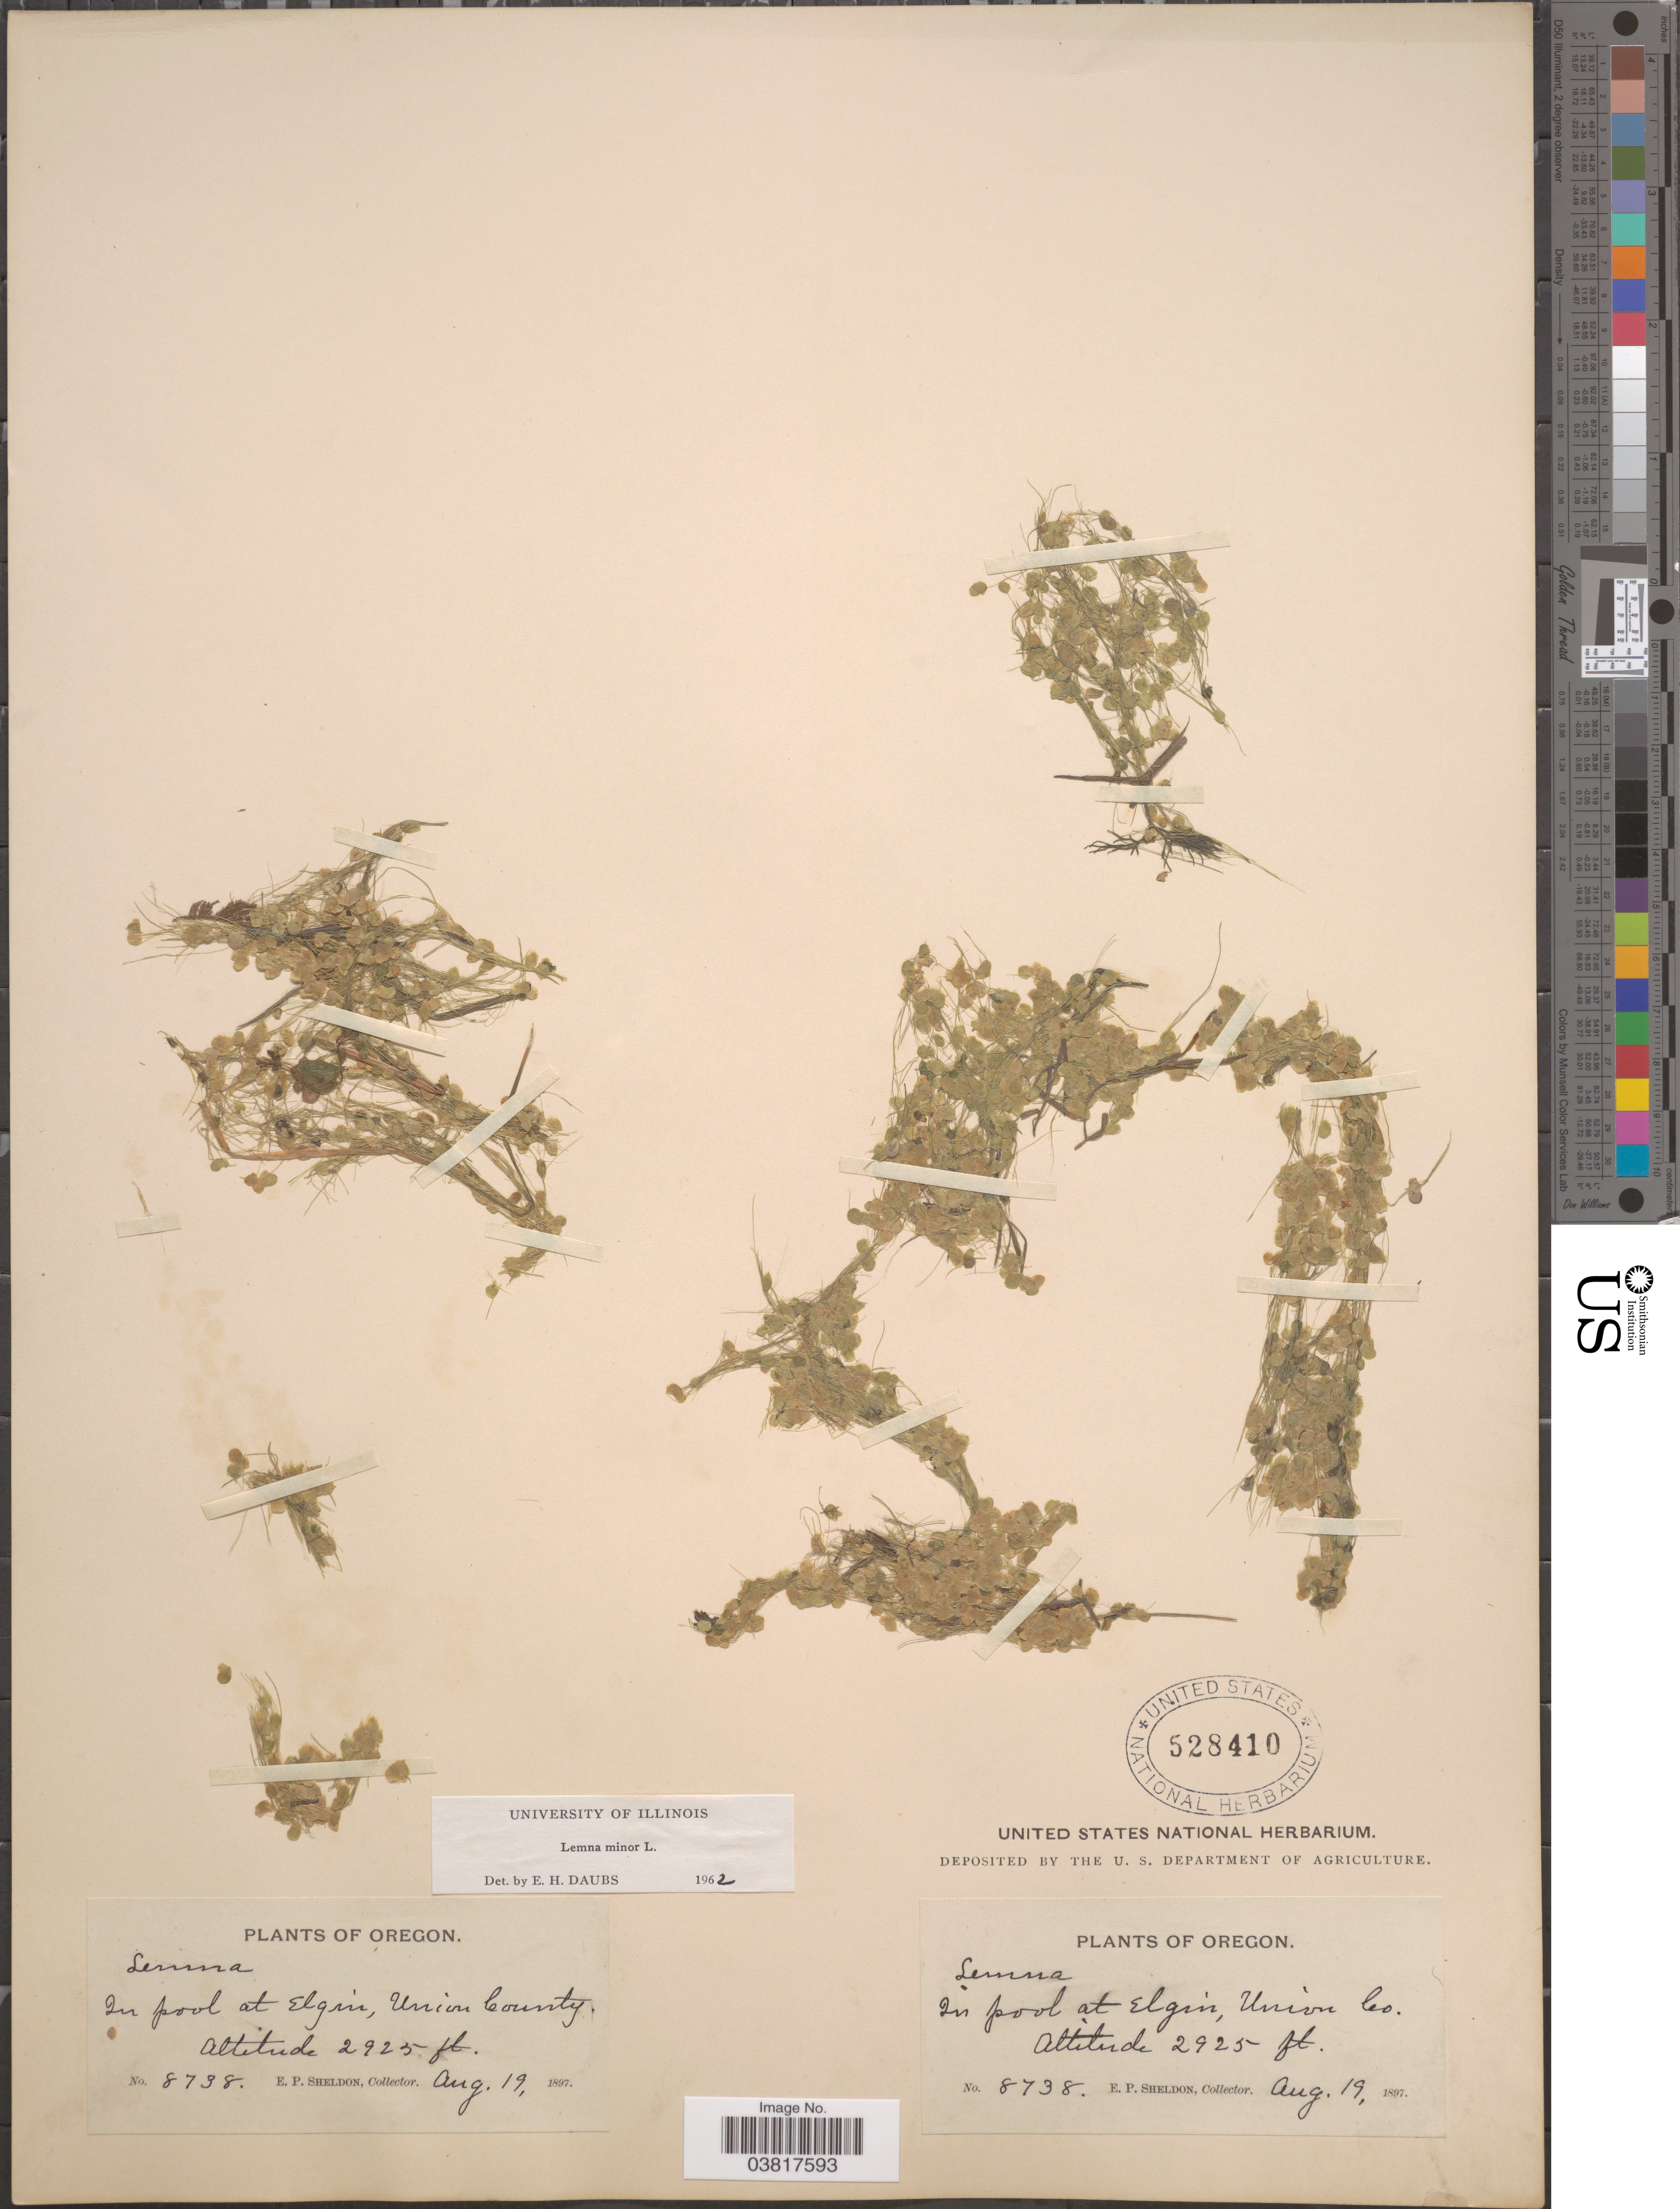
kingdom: Plantae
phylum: Tracheophyta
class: Liliopsida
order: Alismatales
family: Araceae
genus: Lemna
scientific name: Lemna minor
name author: L.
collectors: E. P. Sheldon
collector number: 8738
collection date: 1897-09-19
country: United States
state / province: Oregon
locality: In pool at Elgin, Union County.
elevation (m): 892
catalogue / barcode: US 528410